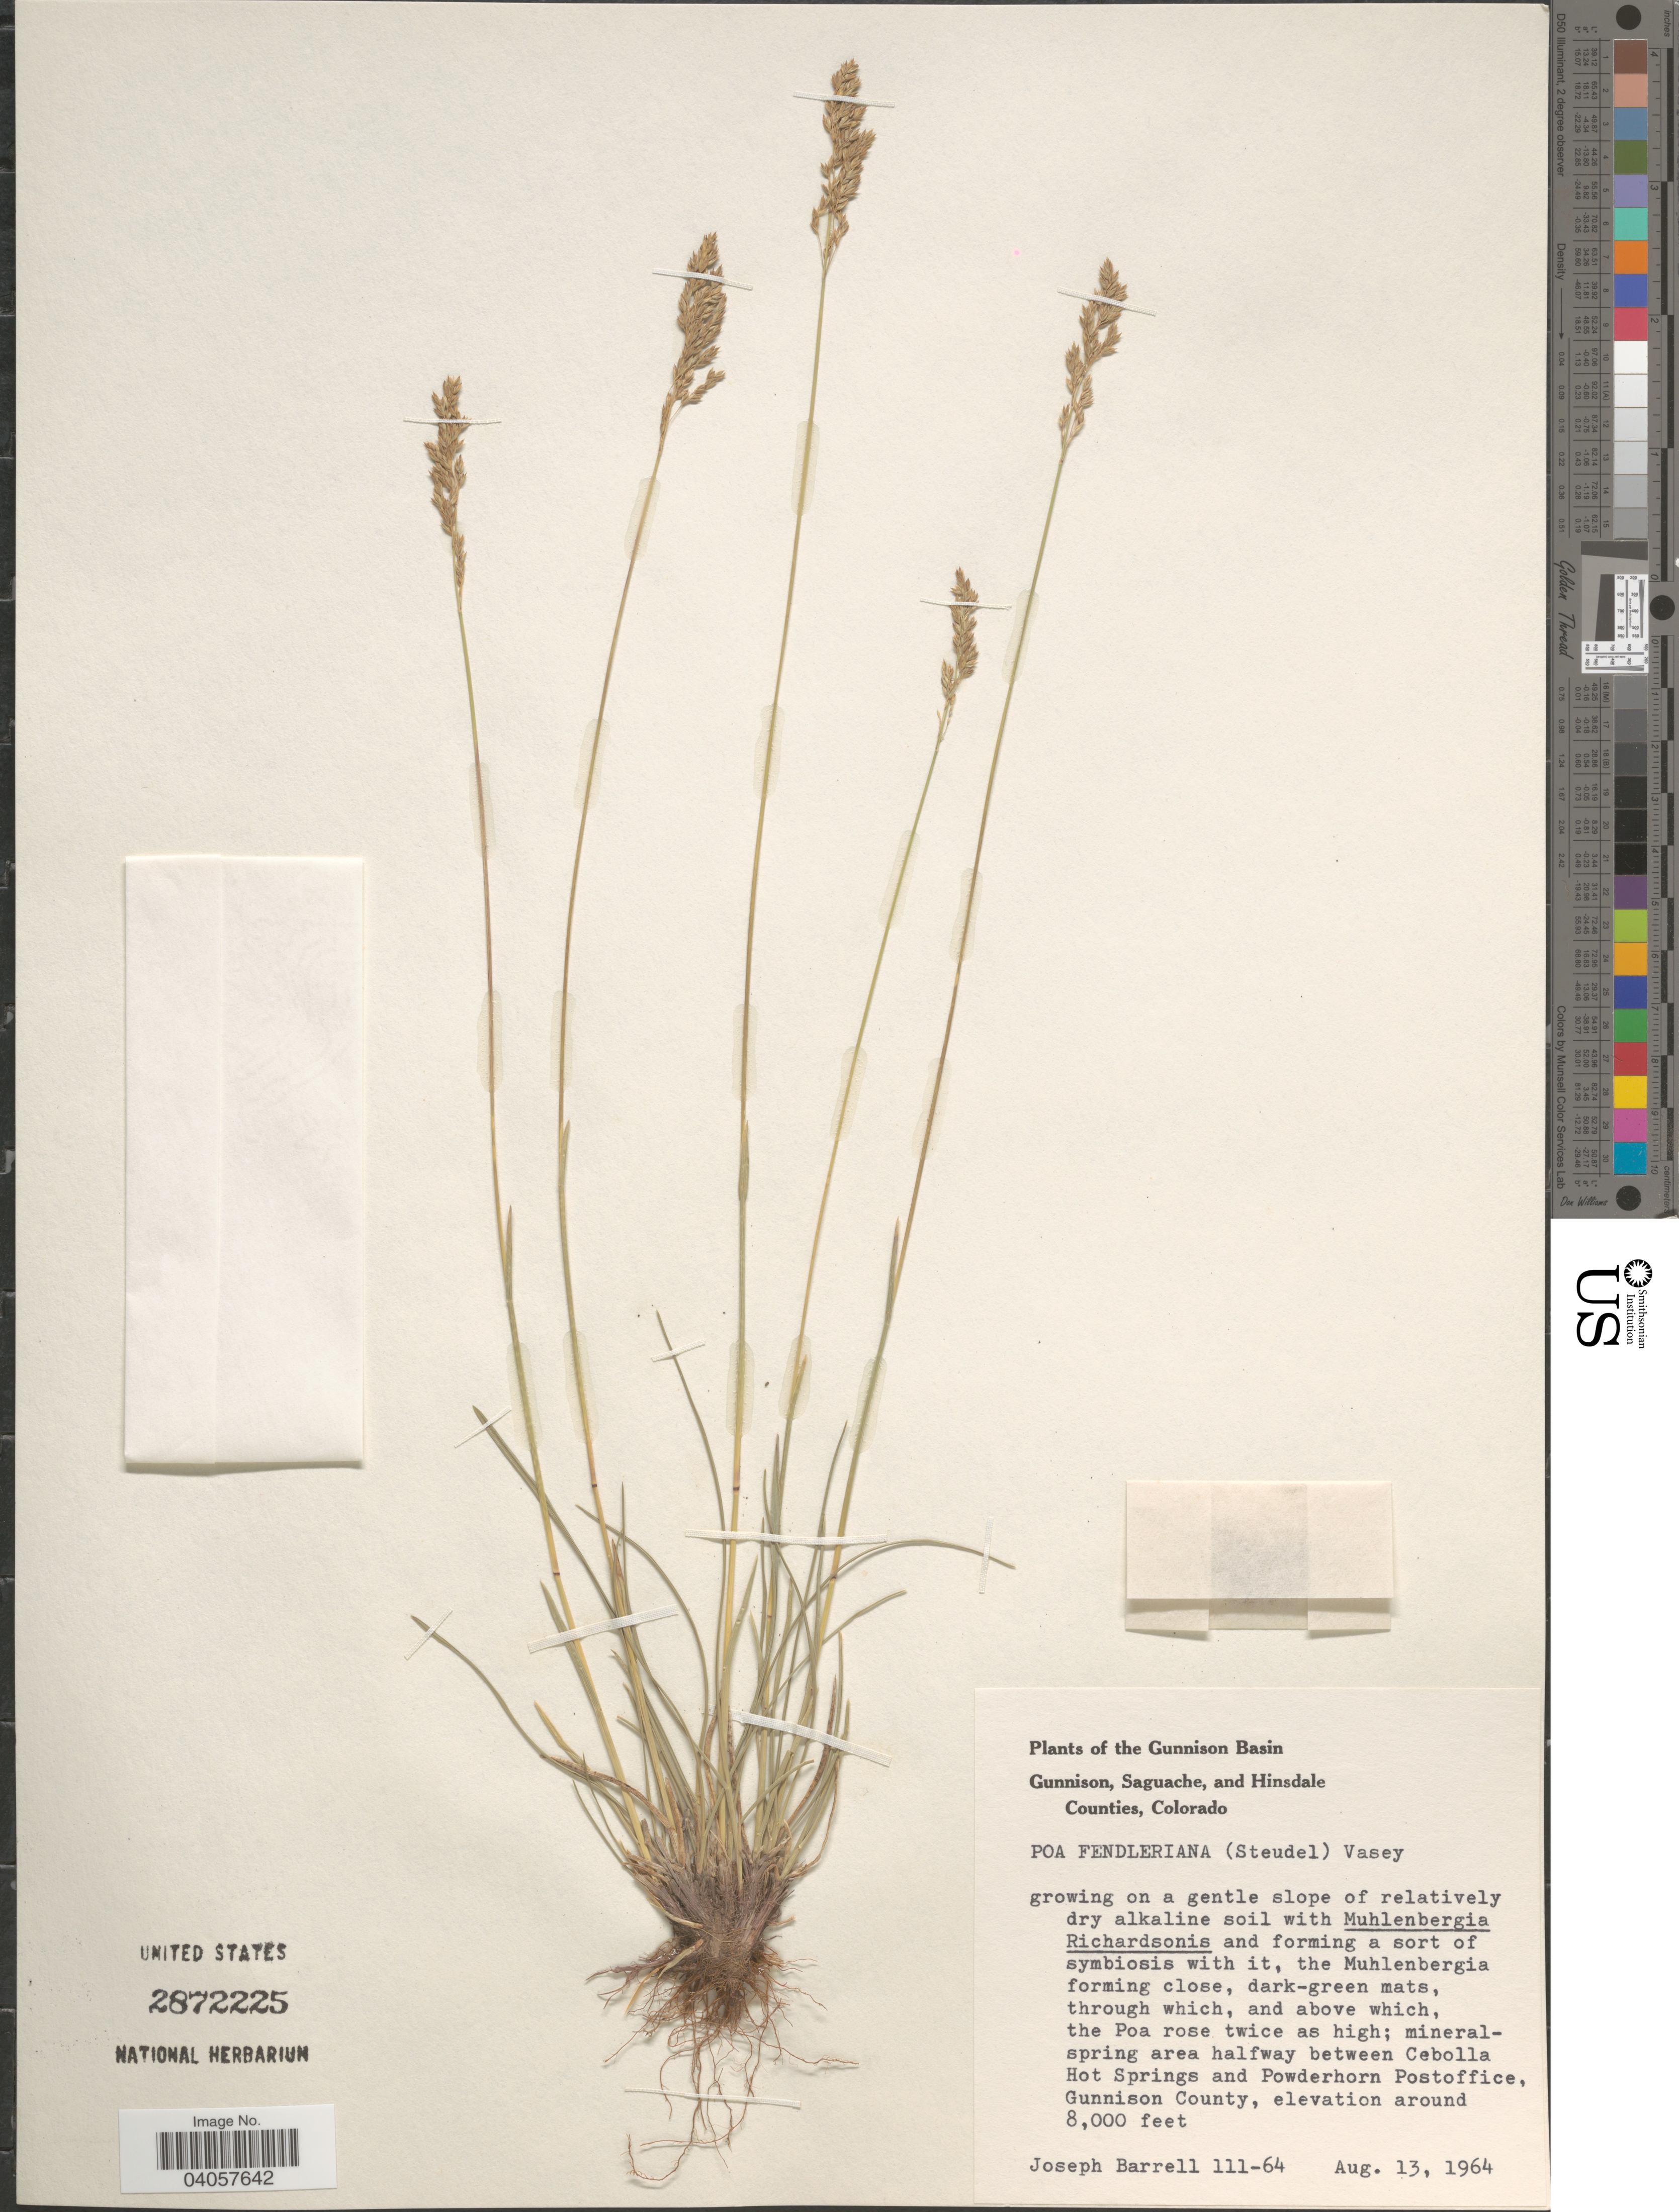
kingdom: Plantae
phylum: Tracheophyta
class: Liliopsida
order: Poales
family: Poaceae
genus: Poa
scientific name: Poa fendleriana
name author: (Steud.) Vasey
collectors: J. Barrell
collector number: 111-64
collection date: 1964-08-13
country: United States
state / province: Colorado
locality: The Gunnison Basin. Mineral-spring area halfway between Cebolla Hot Springs and Powderhorn Postoffice, Gunnison County.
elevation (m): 2438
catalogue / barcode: US 2872225